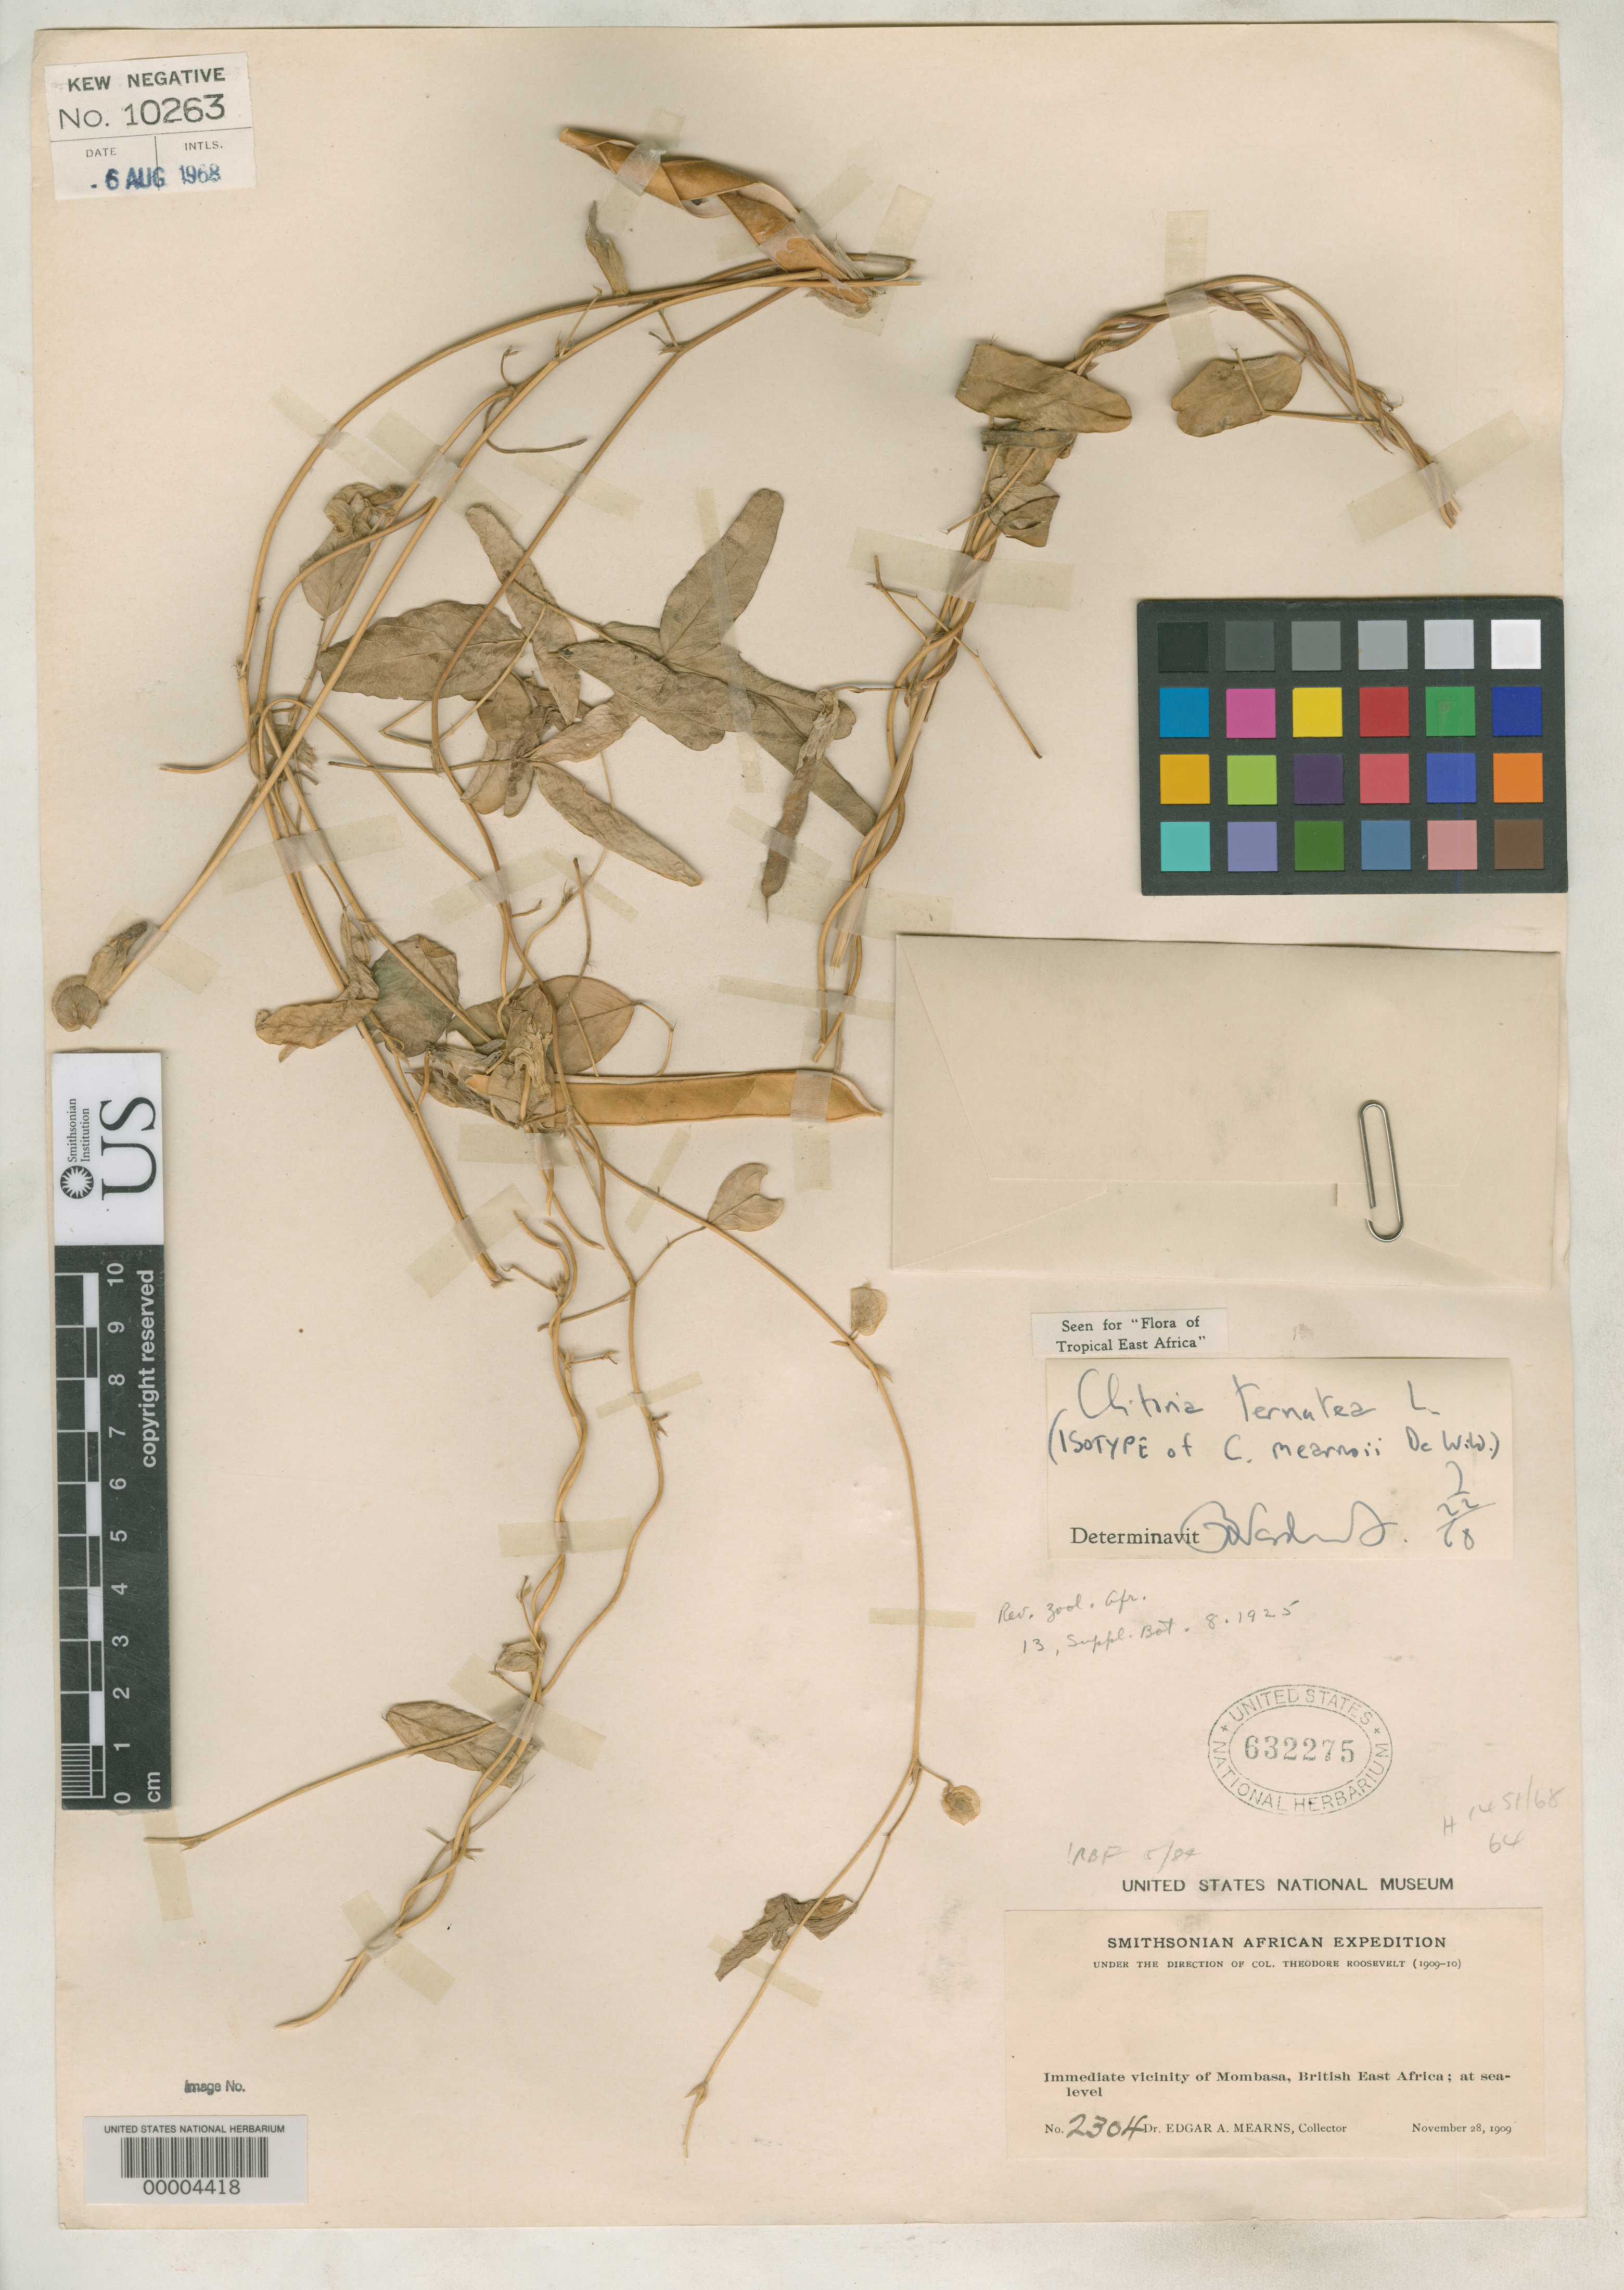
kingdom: Plantae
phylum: Tracheophyta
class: Magnoliopsida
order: Fabales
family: Fabaceae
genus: Clitoria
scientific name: Clitoria mearnsii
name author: De Wild.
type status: Isotype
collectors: E. A. Mearns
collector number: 2304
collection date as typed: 28 Nov 1909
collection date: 1909-11-28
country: Kenya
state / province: Mombasa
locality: Mombasa.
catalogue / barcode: US 632275